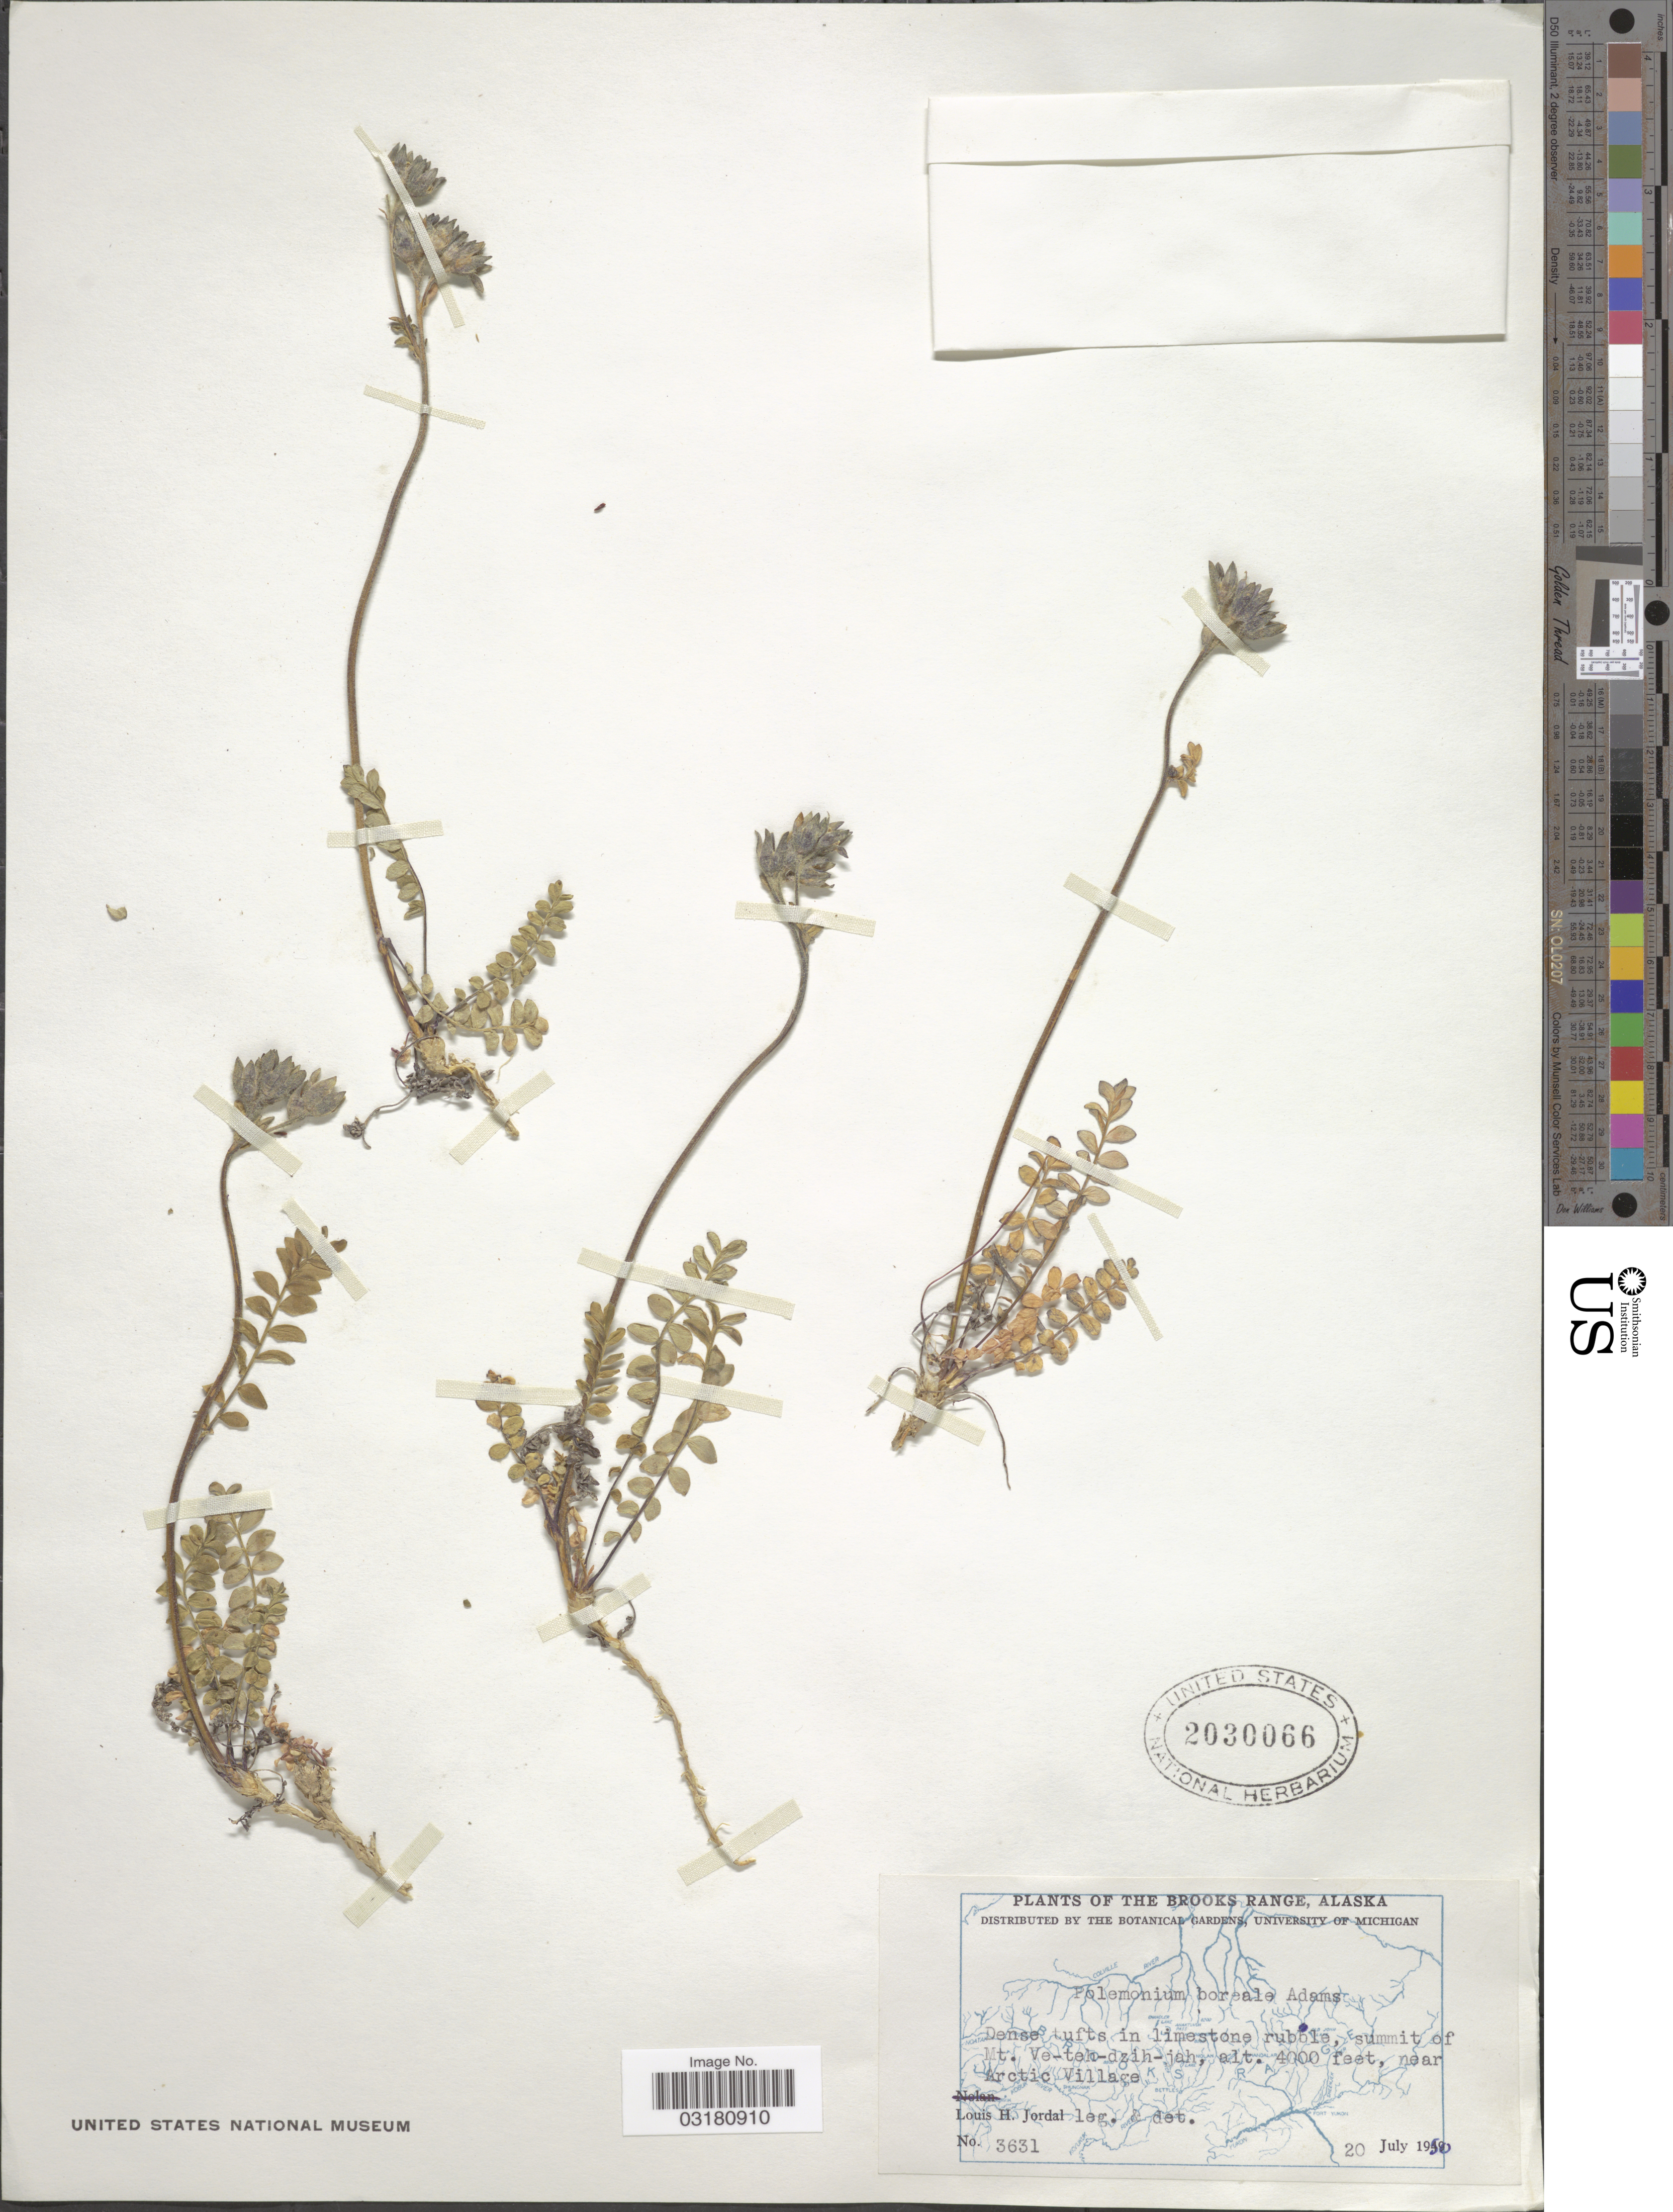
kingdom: Plantae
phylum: Tracheophyta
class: Magnoliopsida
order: Ericales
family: Polemoniaceae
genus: Polemonium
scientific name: Polemonium boreale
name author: Adams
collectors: L. Jordal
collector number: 3631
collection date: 1950-07-20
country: United States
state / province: Alaska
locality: The Brooks Range. Summit of Mt. Ve-teh-dzih-jah, near Arctic Village.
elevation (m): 1219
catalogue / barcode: US 2030066